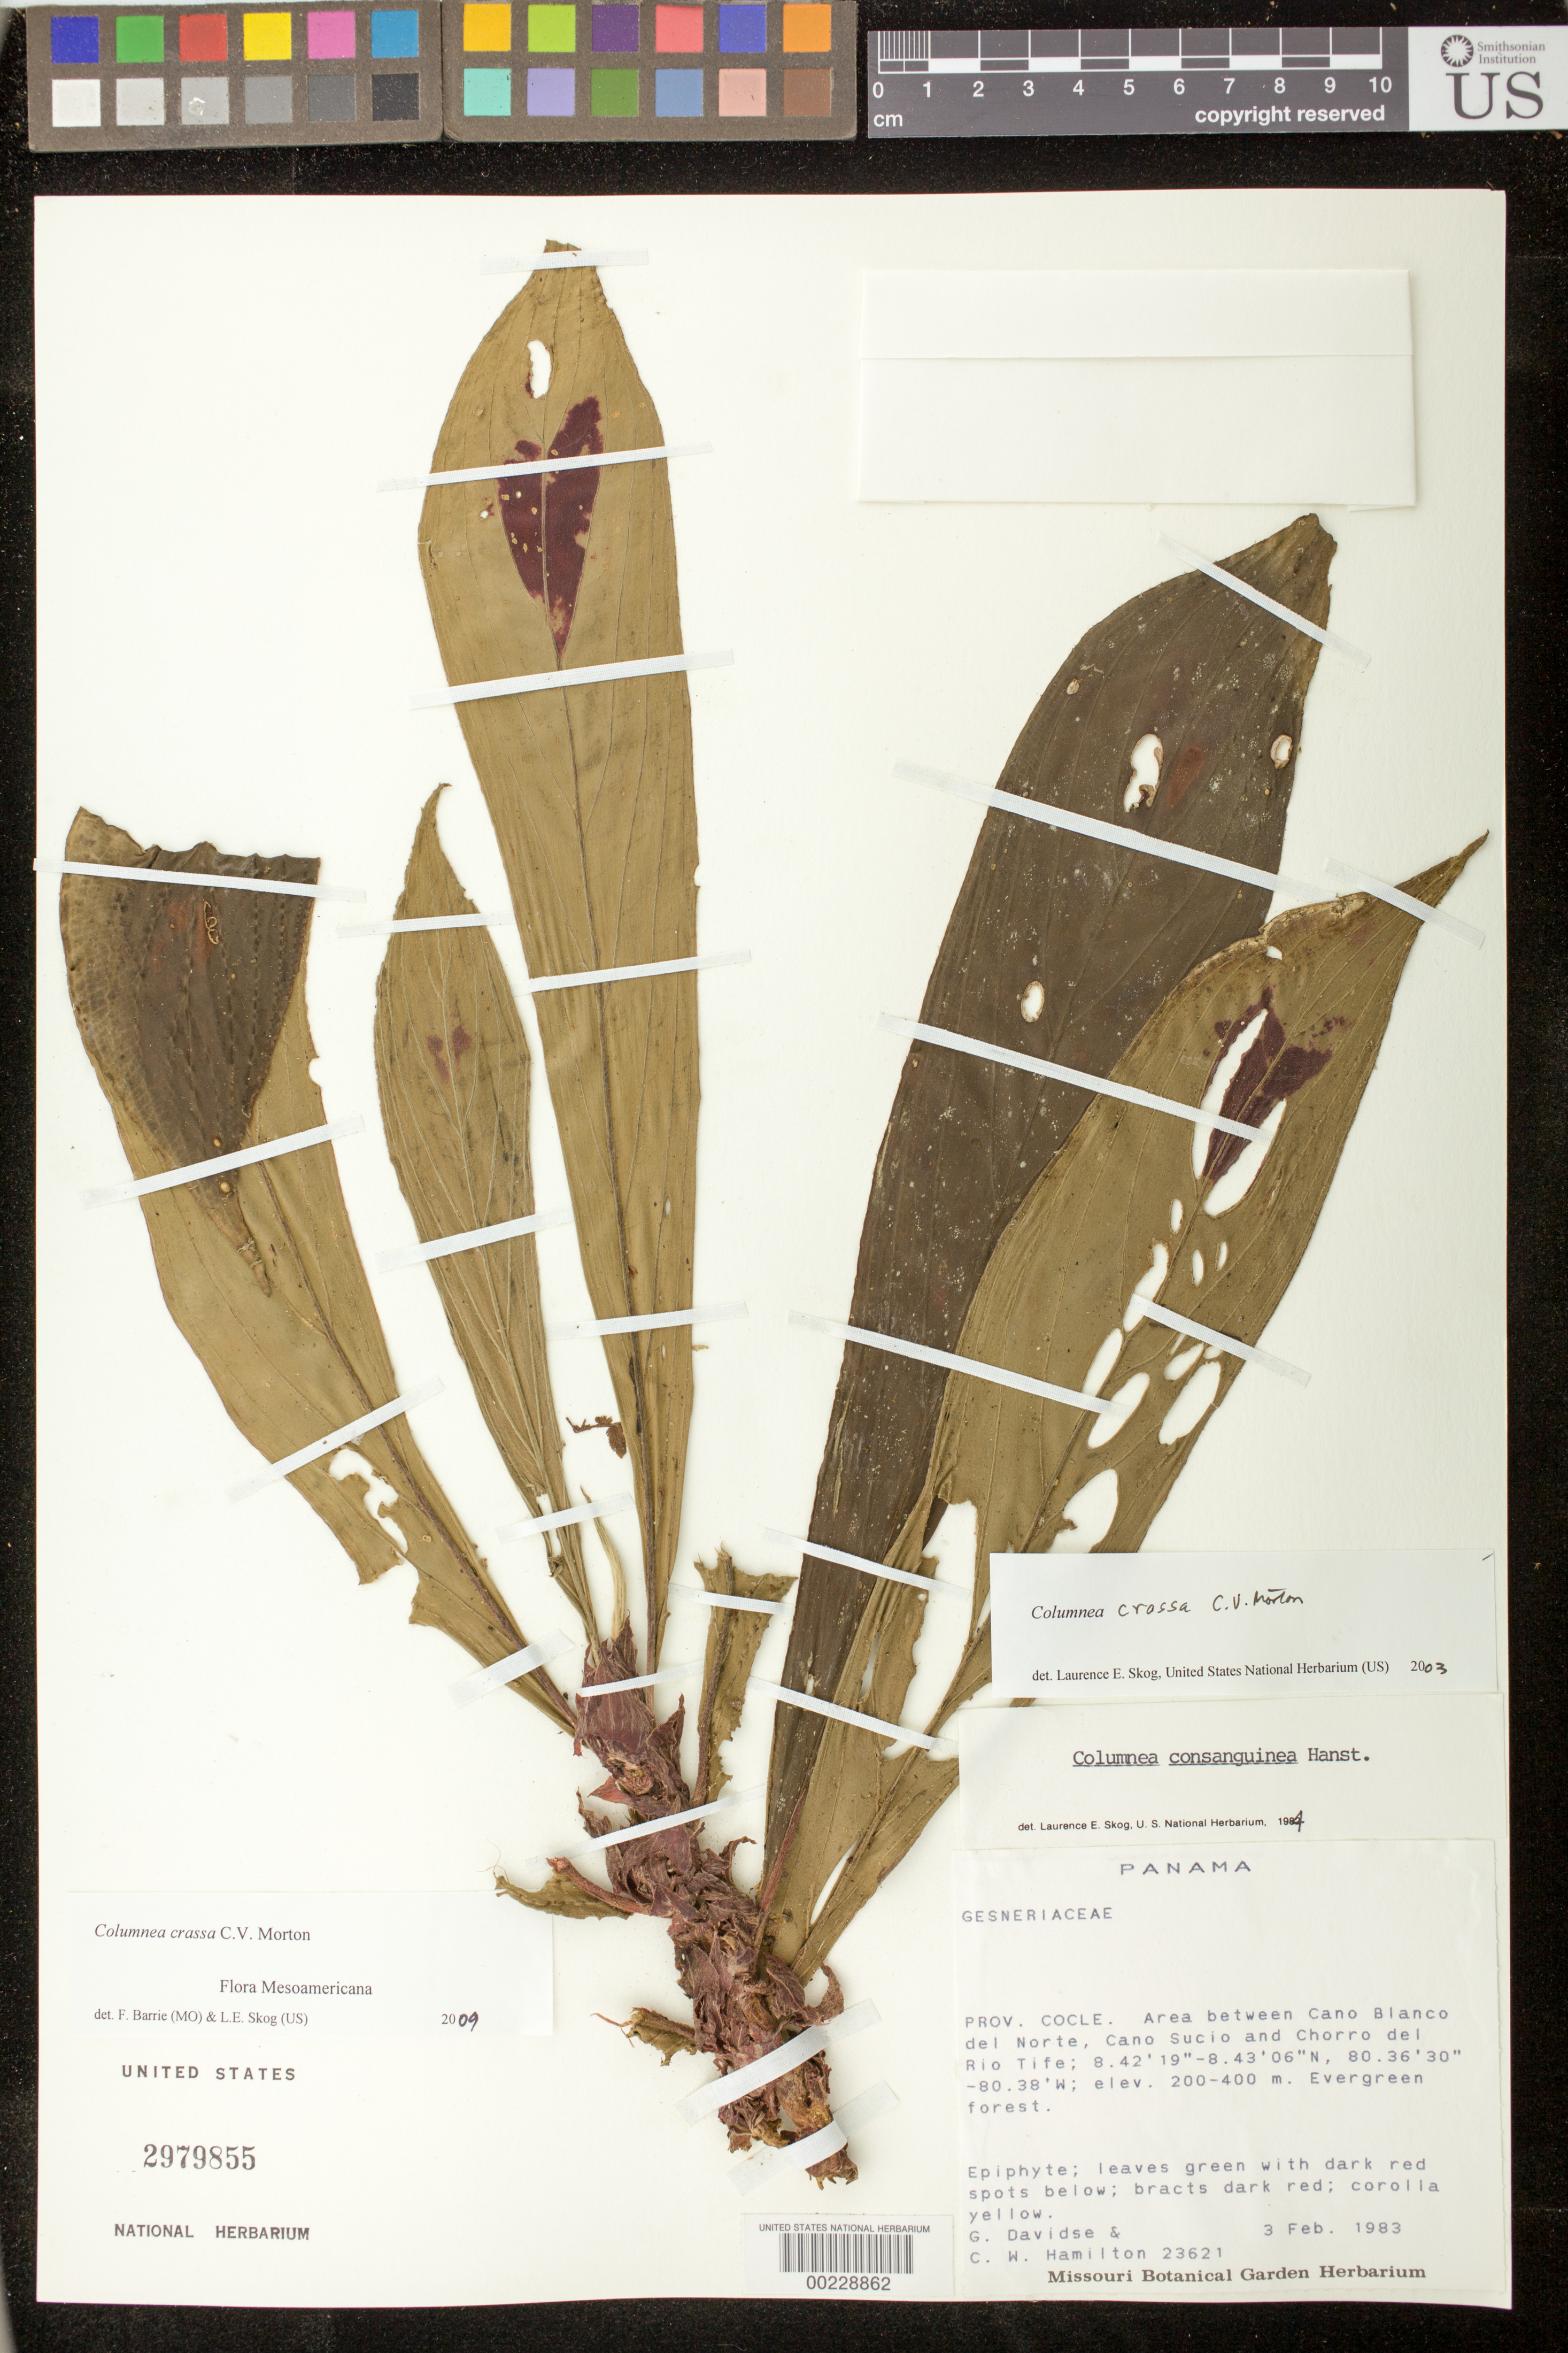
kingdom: Plantae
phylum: Tracheophyta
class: Magnoliopsida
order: Lamiales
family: Gesneriaceae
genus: Columnea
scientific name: Columnea crassa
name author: C.V. Morton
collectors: G. Davidse & C. W. Hamilton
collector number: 23621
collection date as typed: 03 Feb 1983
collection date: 1983-02-03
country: Panama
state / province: Coclé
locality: Area between Cano Blanco del Norte, Cano Sucio and Chorro del Rio Tife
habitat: Evergreen forest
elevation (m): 200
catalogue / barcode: US 2979855